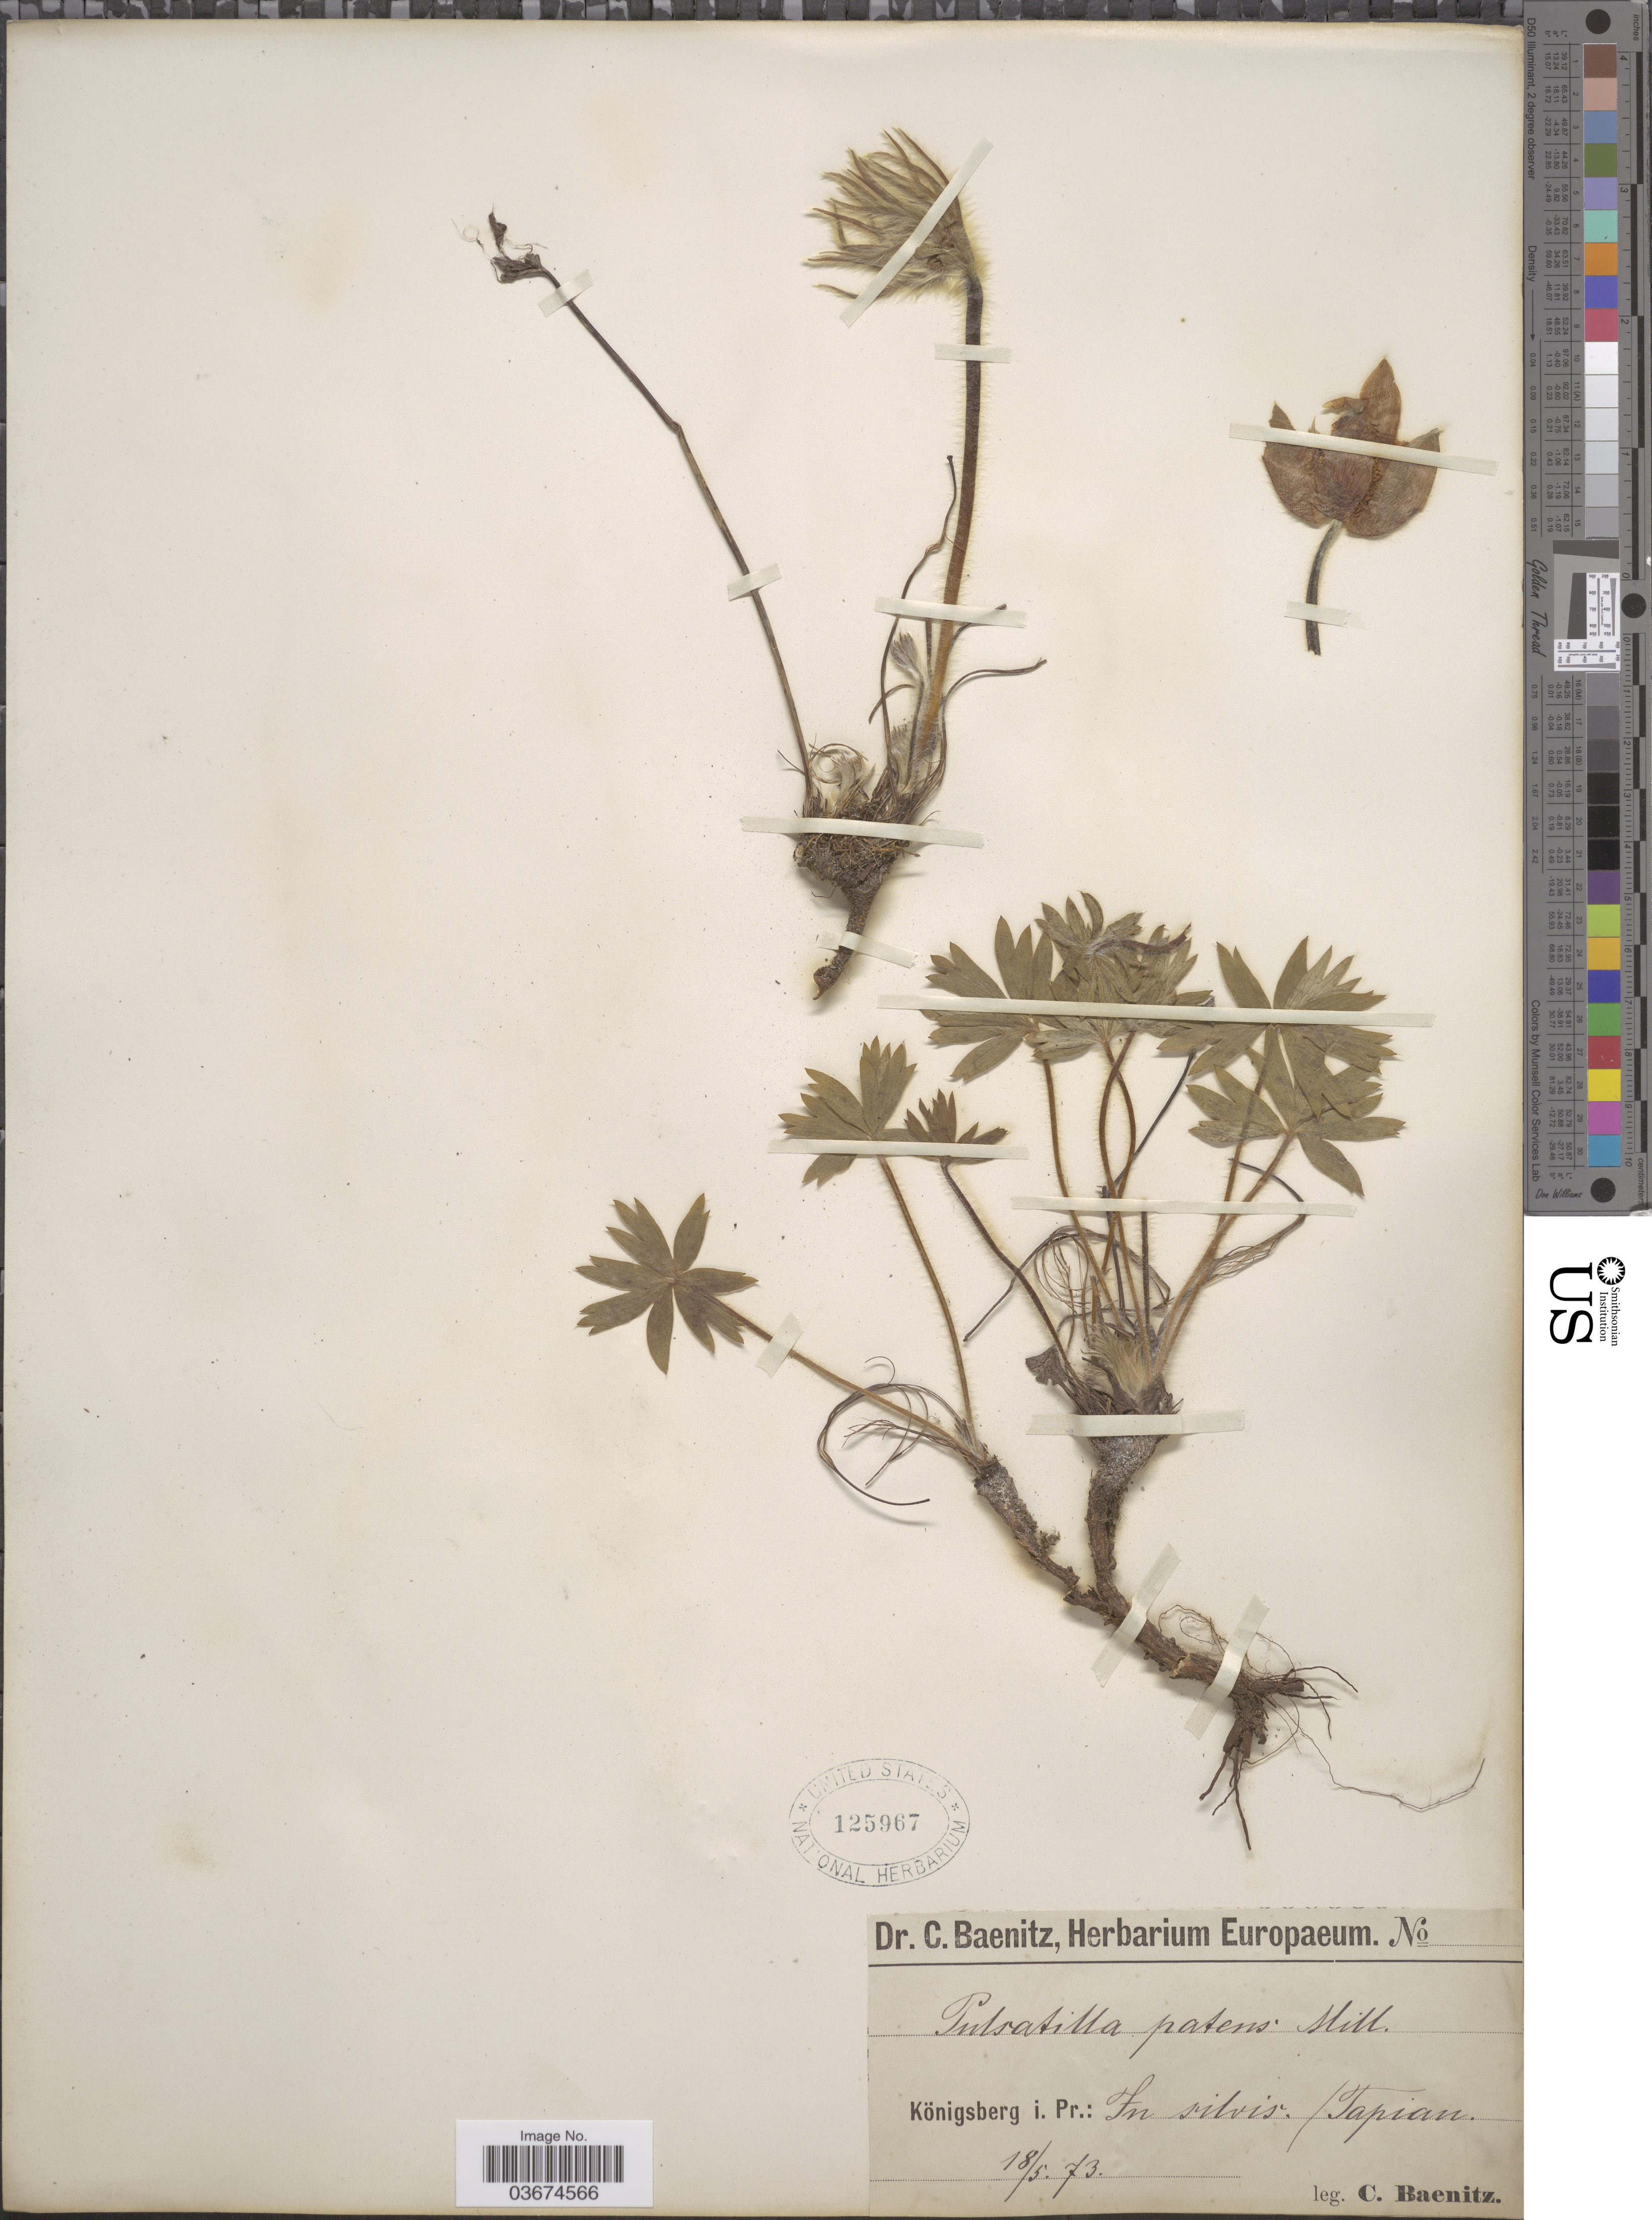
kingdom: Plantae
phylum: Tracheophyta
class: Magnoliopsida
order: Ranunculales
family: Ranunculaceae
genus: Pulsatilla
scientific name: Pulsatilla patens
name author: (L.) Mill.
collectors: C. G. Baenitz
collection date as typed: Transcribed d/m/y: 18/5/73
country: Russian Federation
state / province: Kaliningrad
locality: Königsberg i. Pr.: In silvis./ Tapian.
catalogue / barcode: US 125967